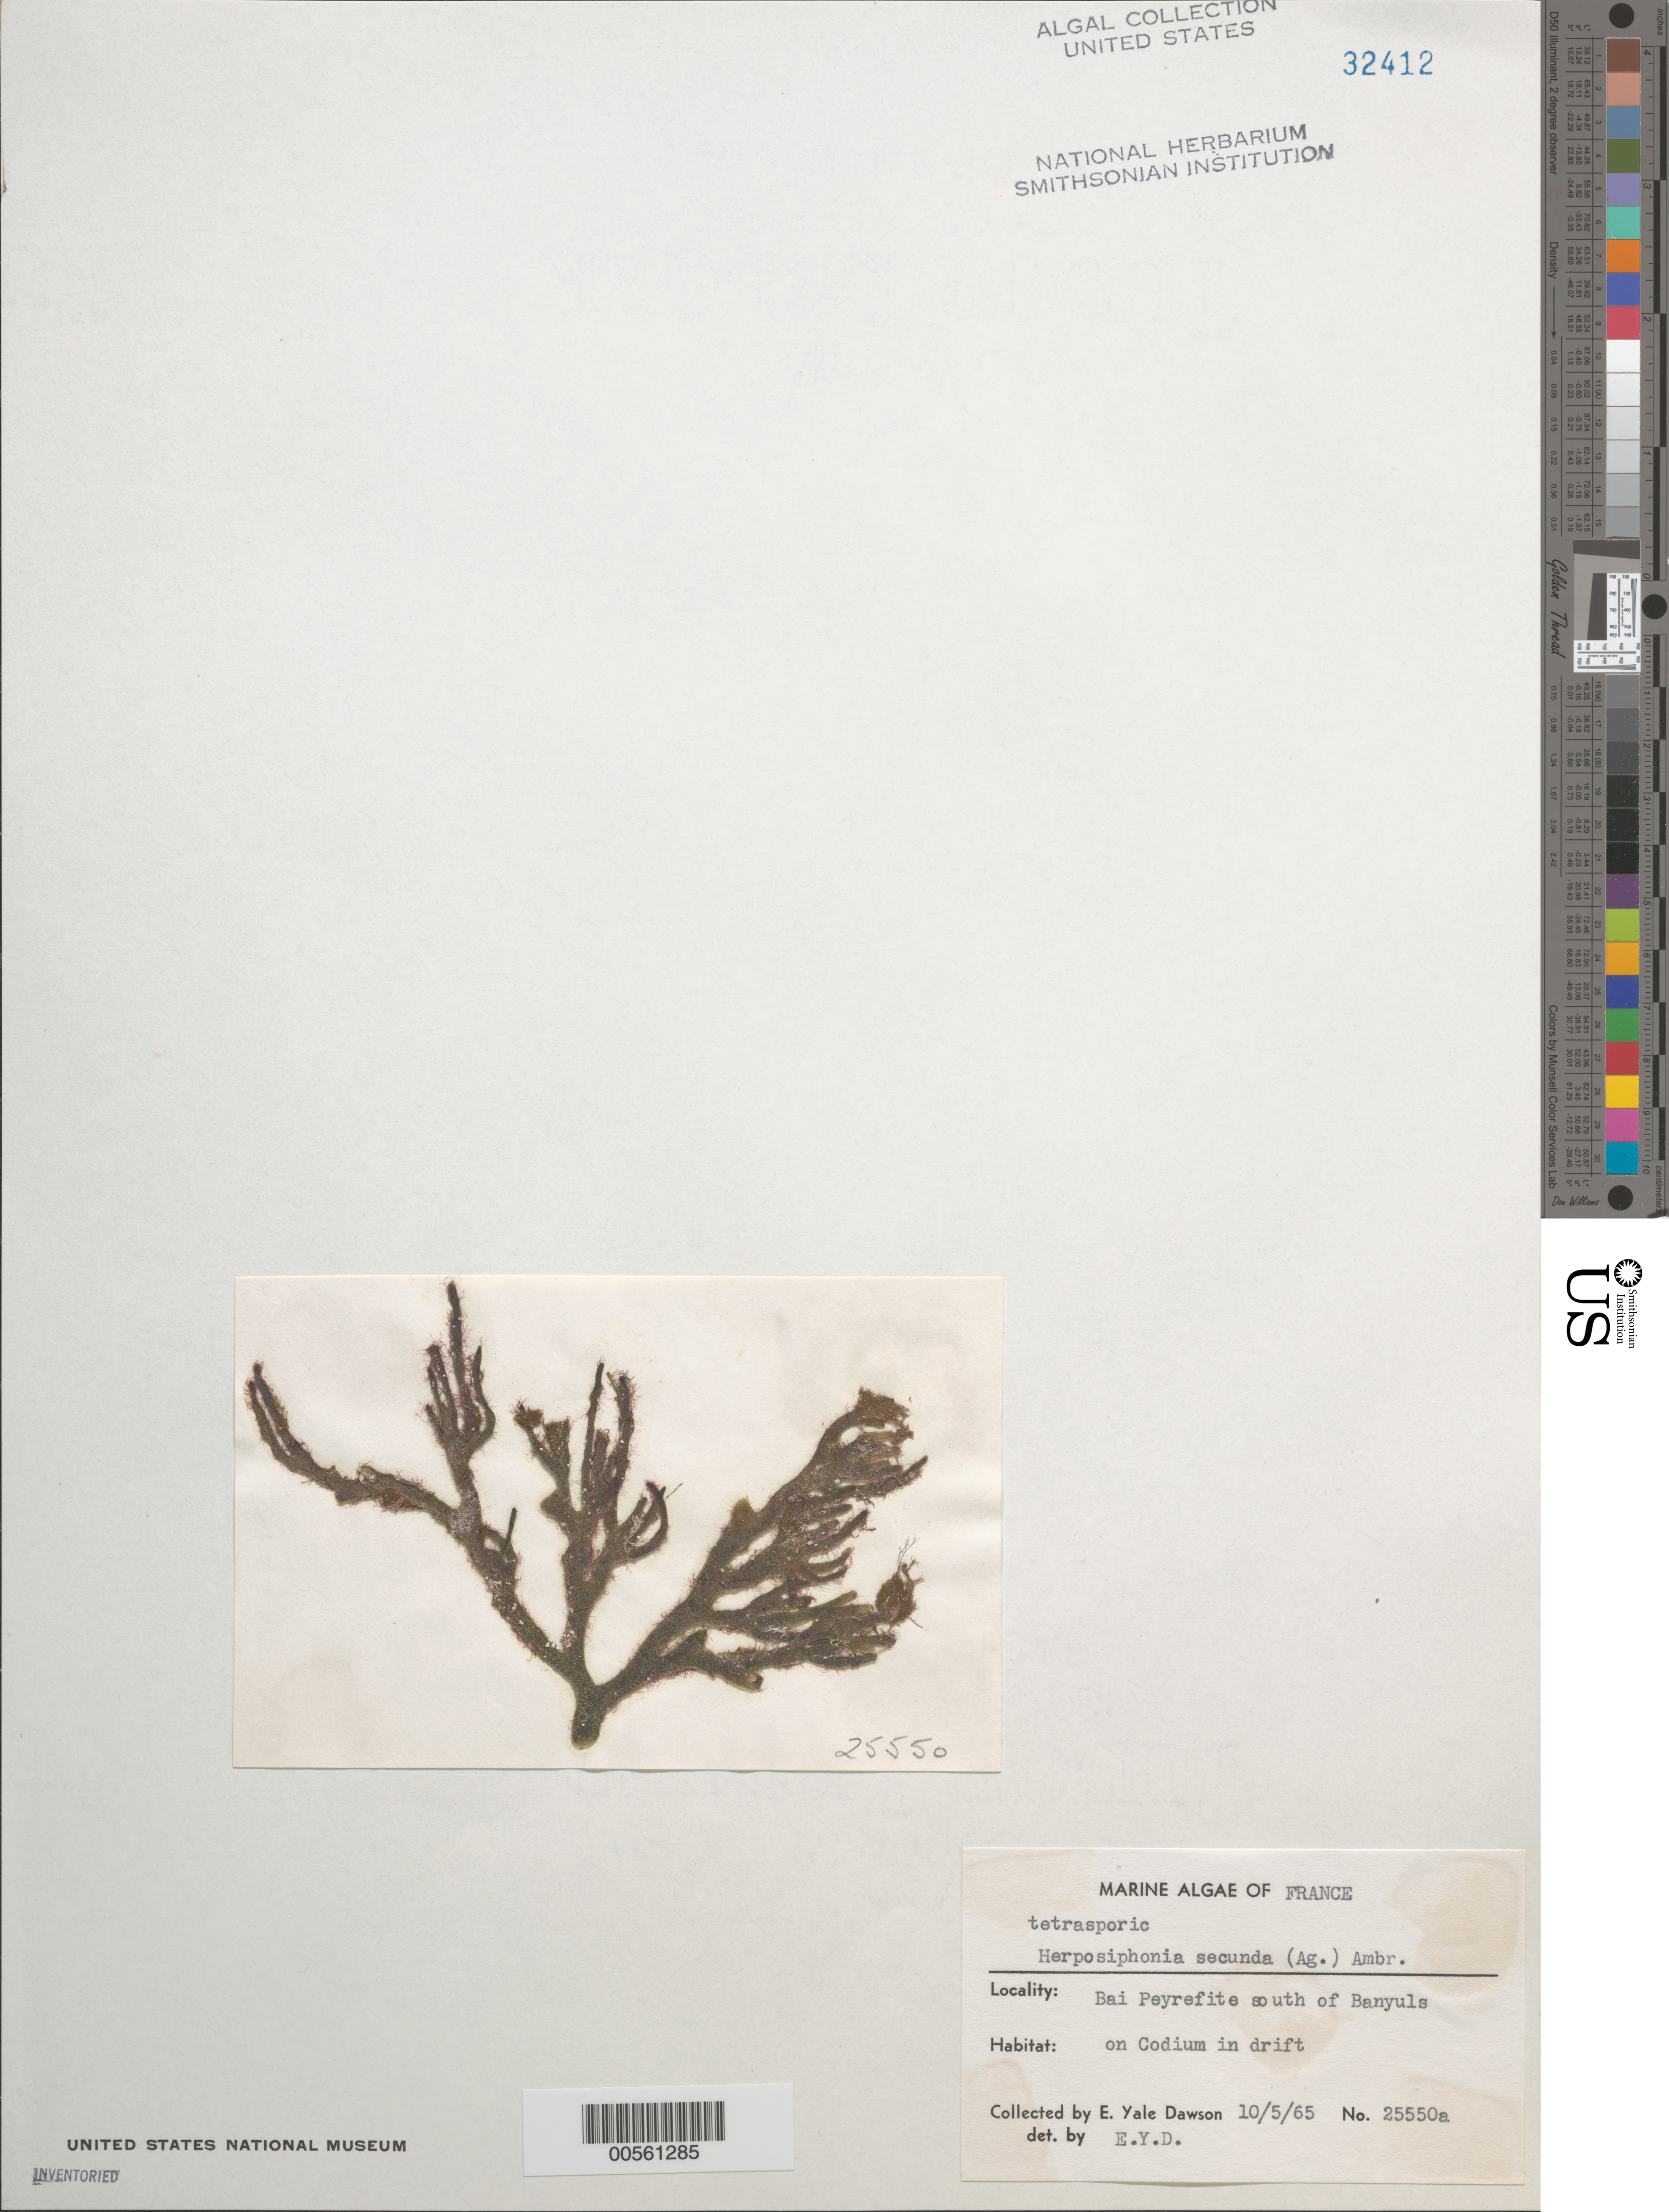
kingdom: Plantae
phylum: Rhodophyta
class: Florideophyceae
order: Ceramiales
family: Rhodomelaceae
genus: Herposiphonia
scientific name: Herposiphonia secunda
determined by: Dawson, E. Y.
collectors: E. Y. Dawson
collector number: EYD 25550a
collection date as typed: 05 Oct 1965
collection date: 1965-10-05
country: France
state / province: Occitanie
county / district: Pyrénées-Orientales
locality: Bai Peyrefite south of Banyuls-sur-Mer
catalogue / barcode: US 32412